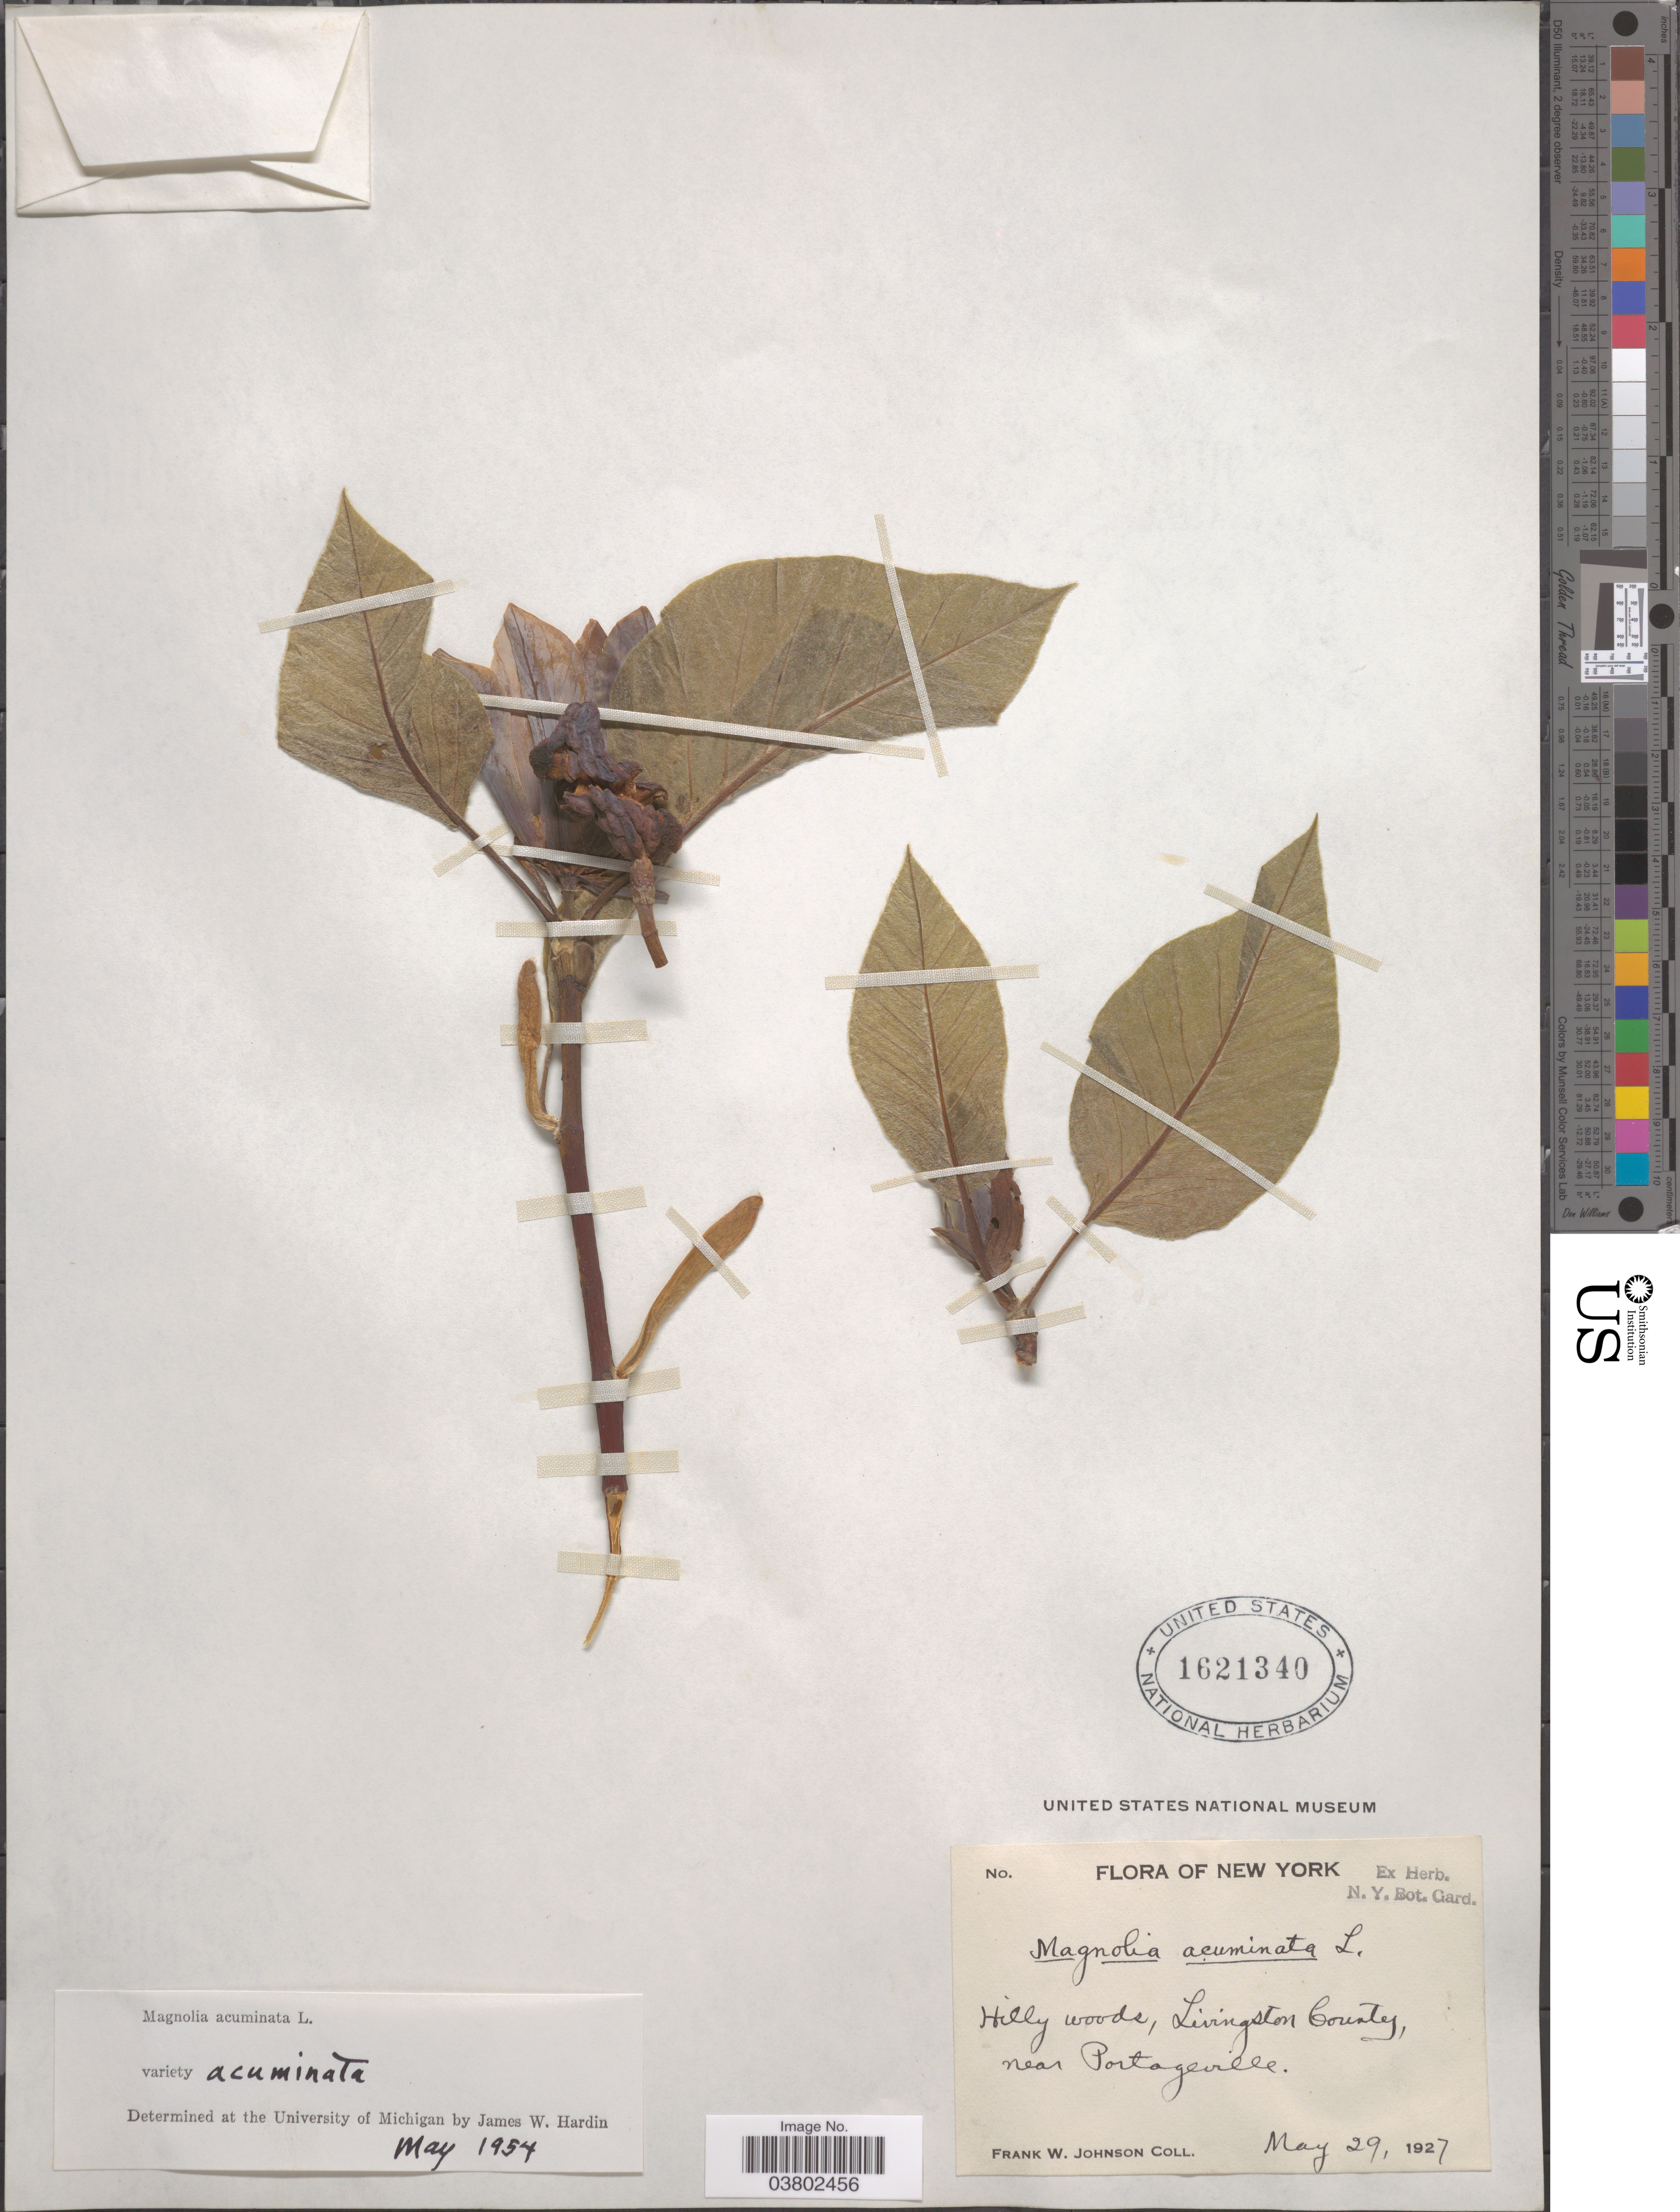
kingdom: Plantae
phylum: Tracheophyta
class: Magnoliopsida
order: Magnoliales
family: Magnoliaceae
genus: Magnolia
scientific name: Magnolia acuminata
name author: (L.) L.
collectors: F. W. Johnson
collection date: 1927-05-29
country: United States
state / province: New York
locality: Livingston County, near Portageville.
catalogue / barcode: US 1621340